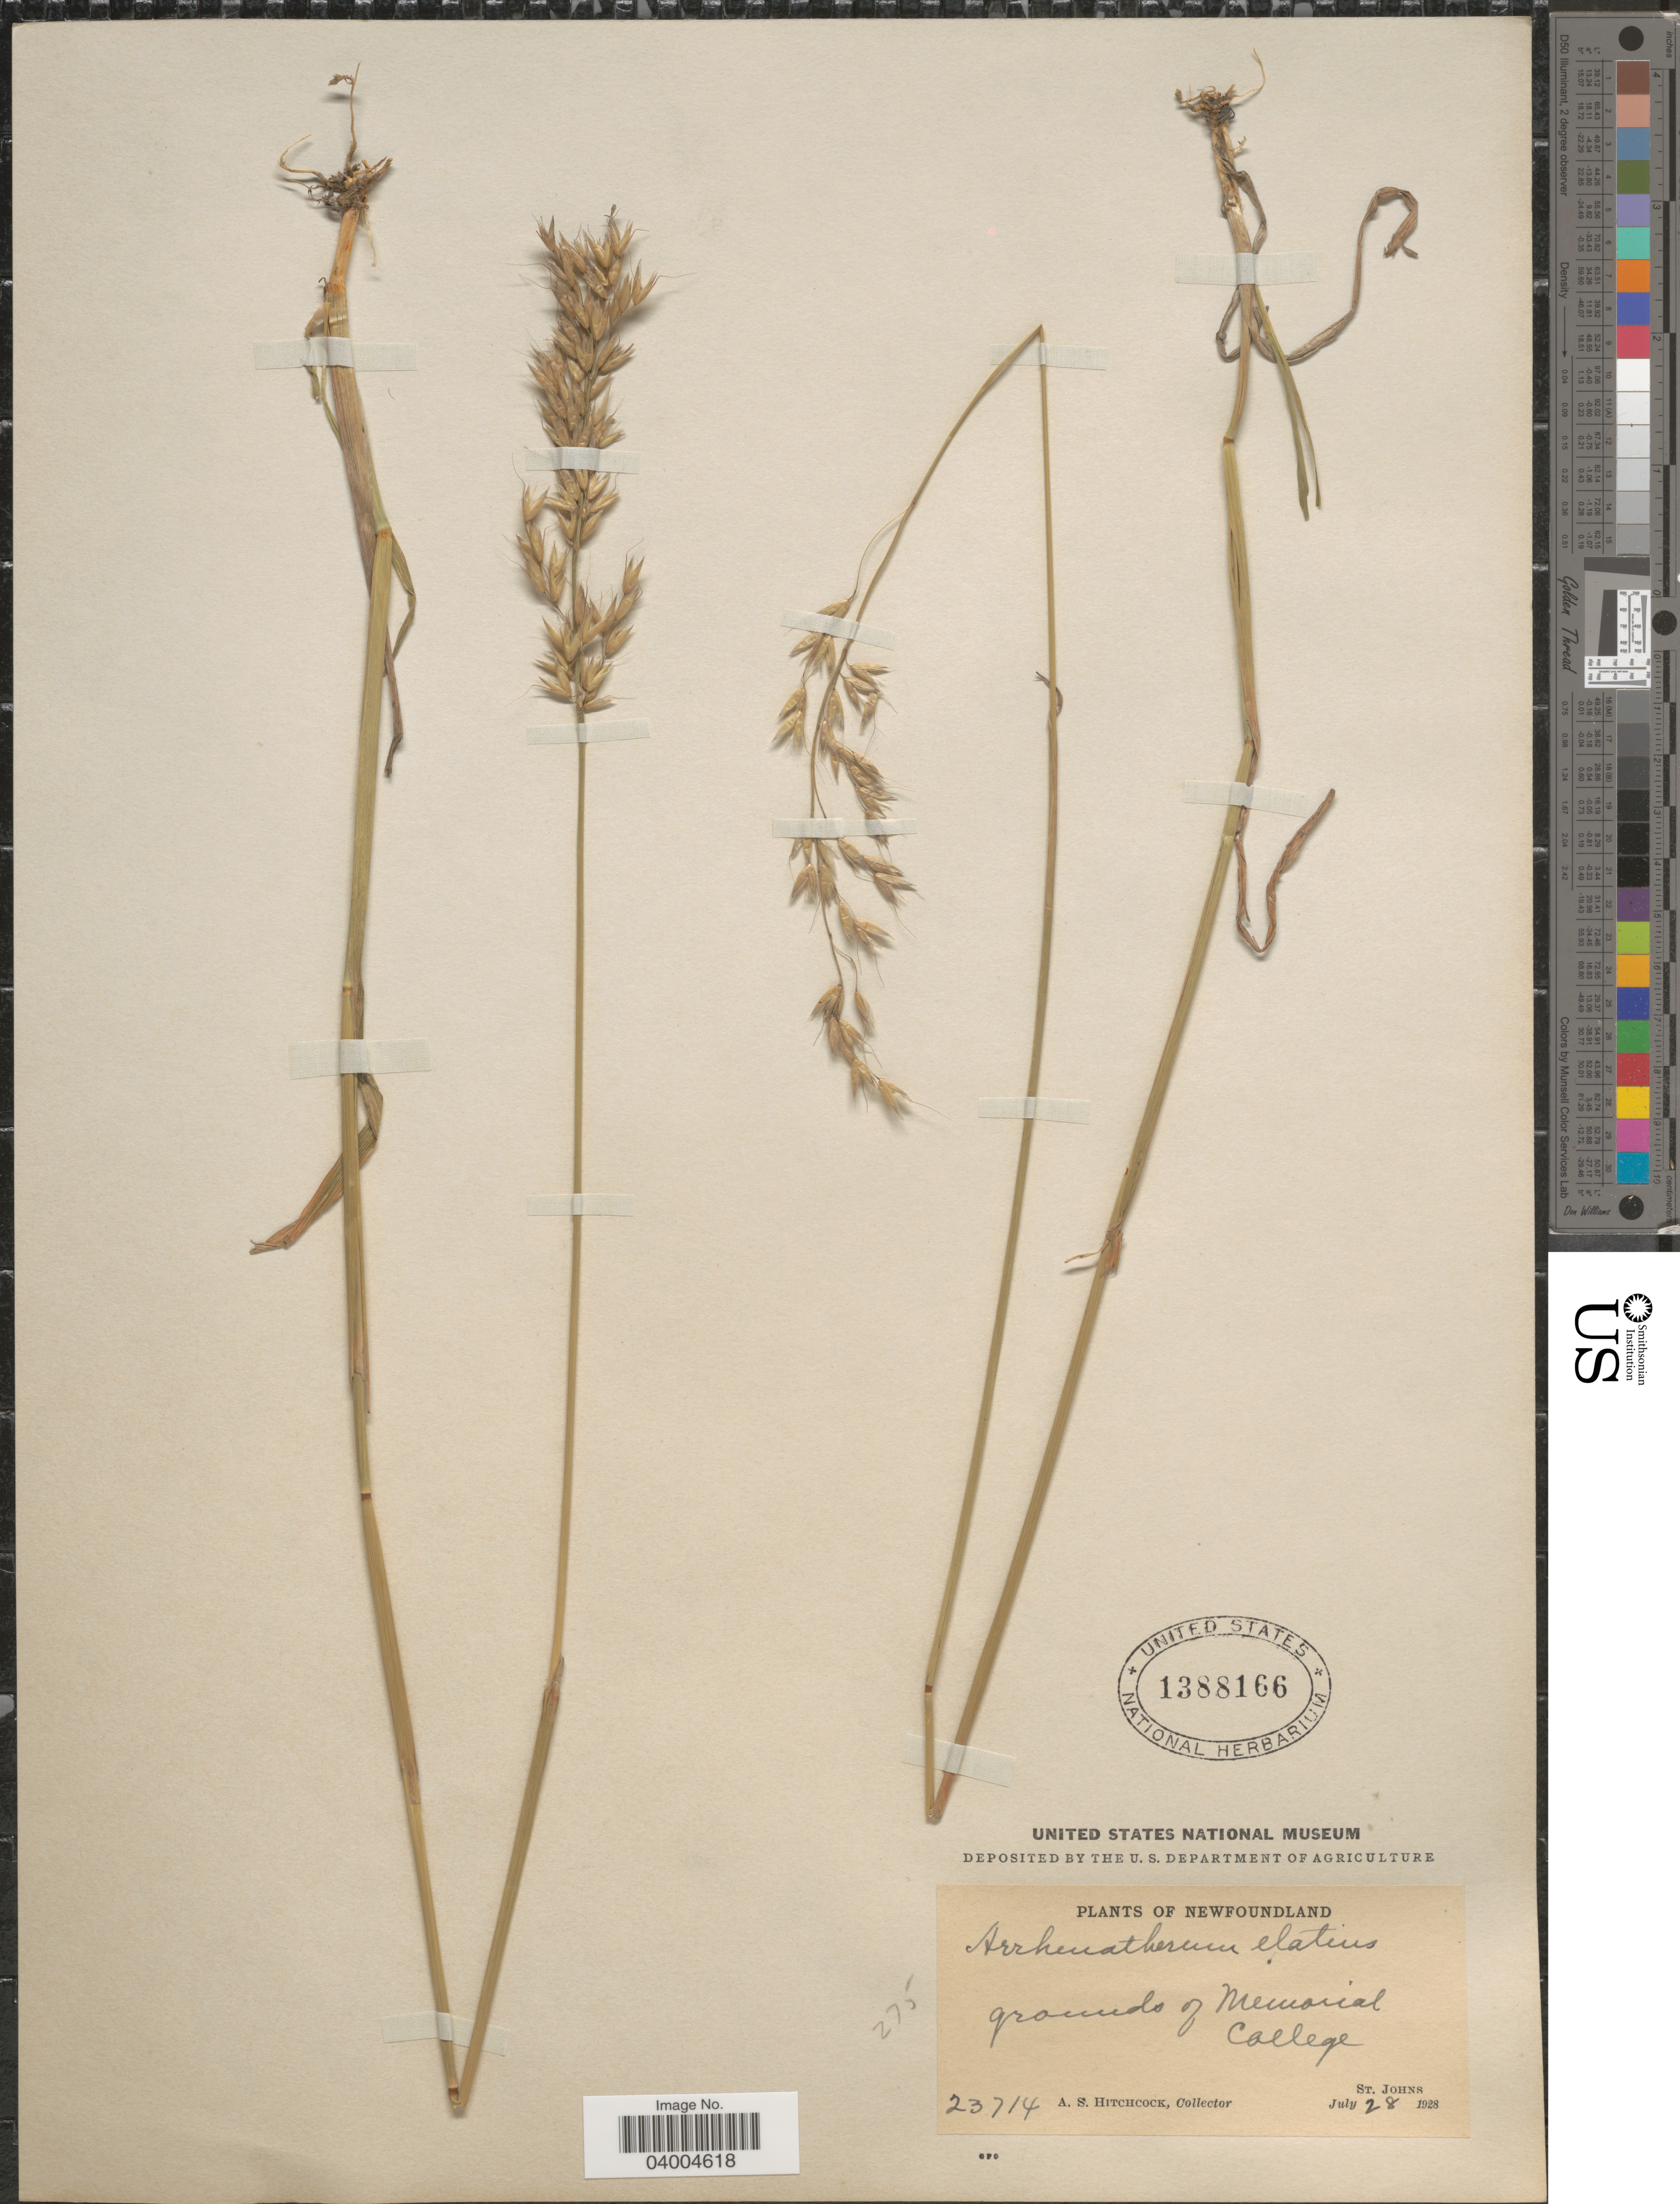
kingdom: Plantae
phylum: Tracheophyta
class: Liliopsida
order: Poales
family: Poaceae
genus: Arrhenatherum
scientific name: Arrhenatherum elatius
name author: (L.) J. Presl & C. Presl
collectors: A. S. Hitchcock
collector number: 23714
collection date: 1928-07-28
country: Canada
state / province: Newfoundland and Labrador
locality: Grounds of Memorial College. St. Johns.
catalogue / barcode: US 1388166